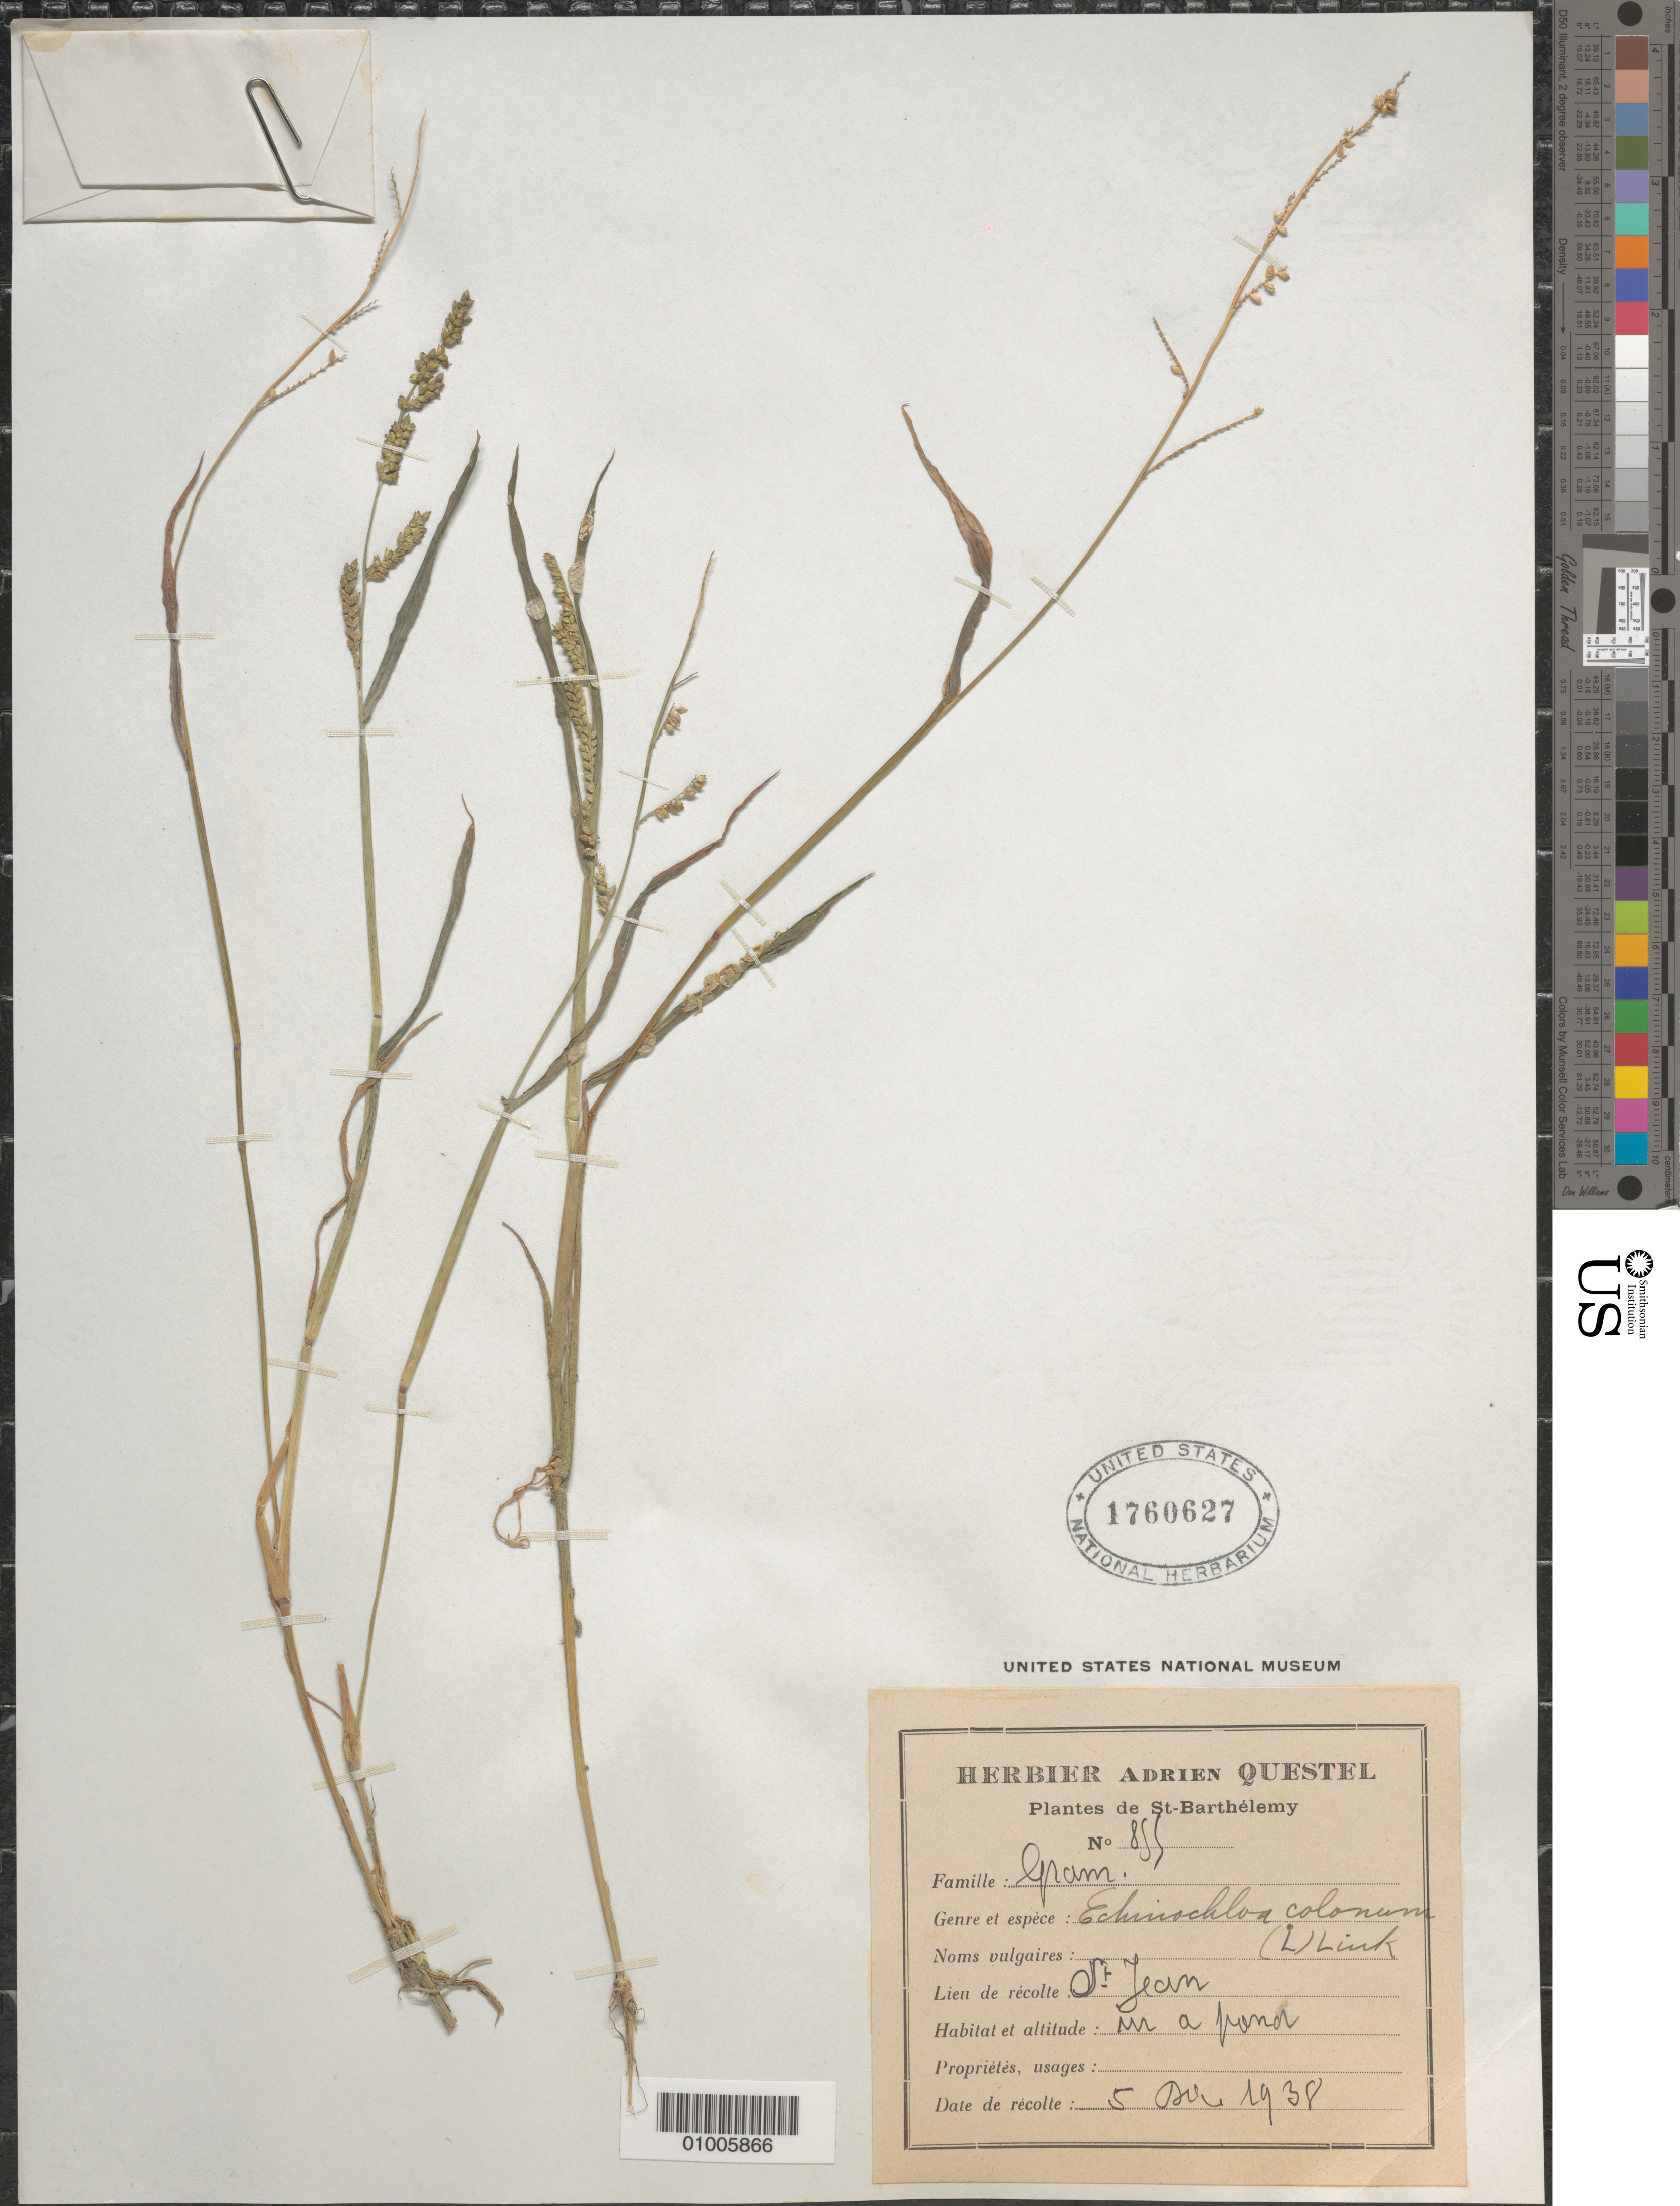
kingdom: Plantae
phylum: Tracheophyta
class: Liliopsida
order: Poales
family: Poaceae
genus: Echinochloa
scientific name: Echinochloa colona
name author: (L.) Link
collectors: A. Questel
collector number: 855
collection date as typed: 05 Dec 1938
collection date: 1938-12-05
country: Saint Barthélemy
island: St. Barthélemy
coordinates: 0 N, 0 E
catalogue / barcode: US 1760627